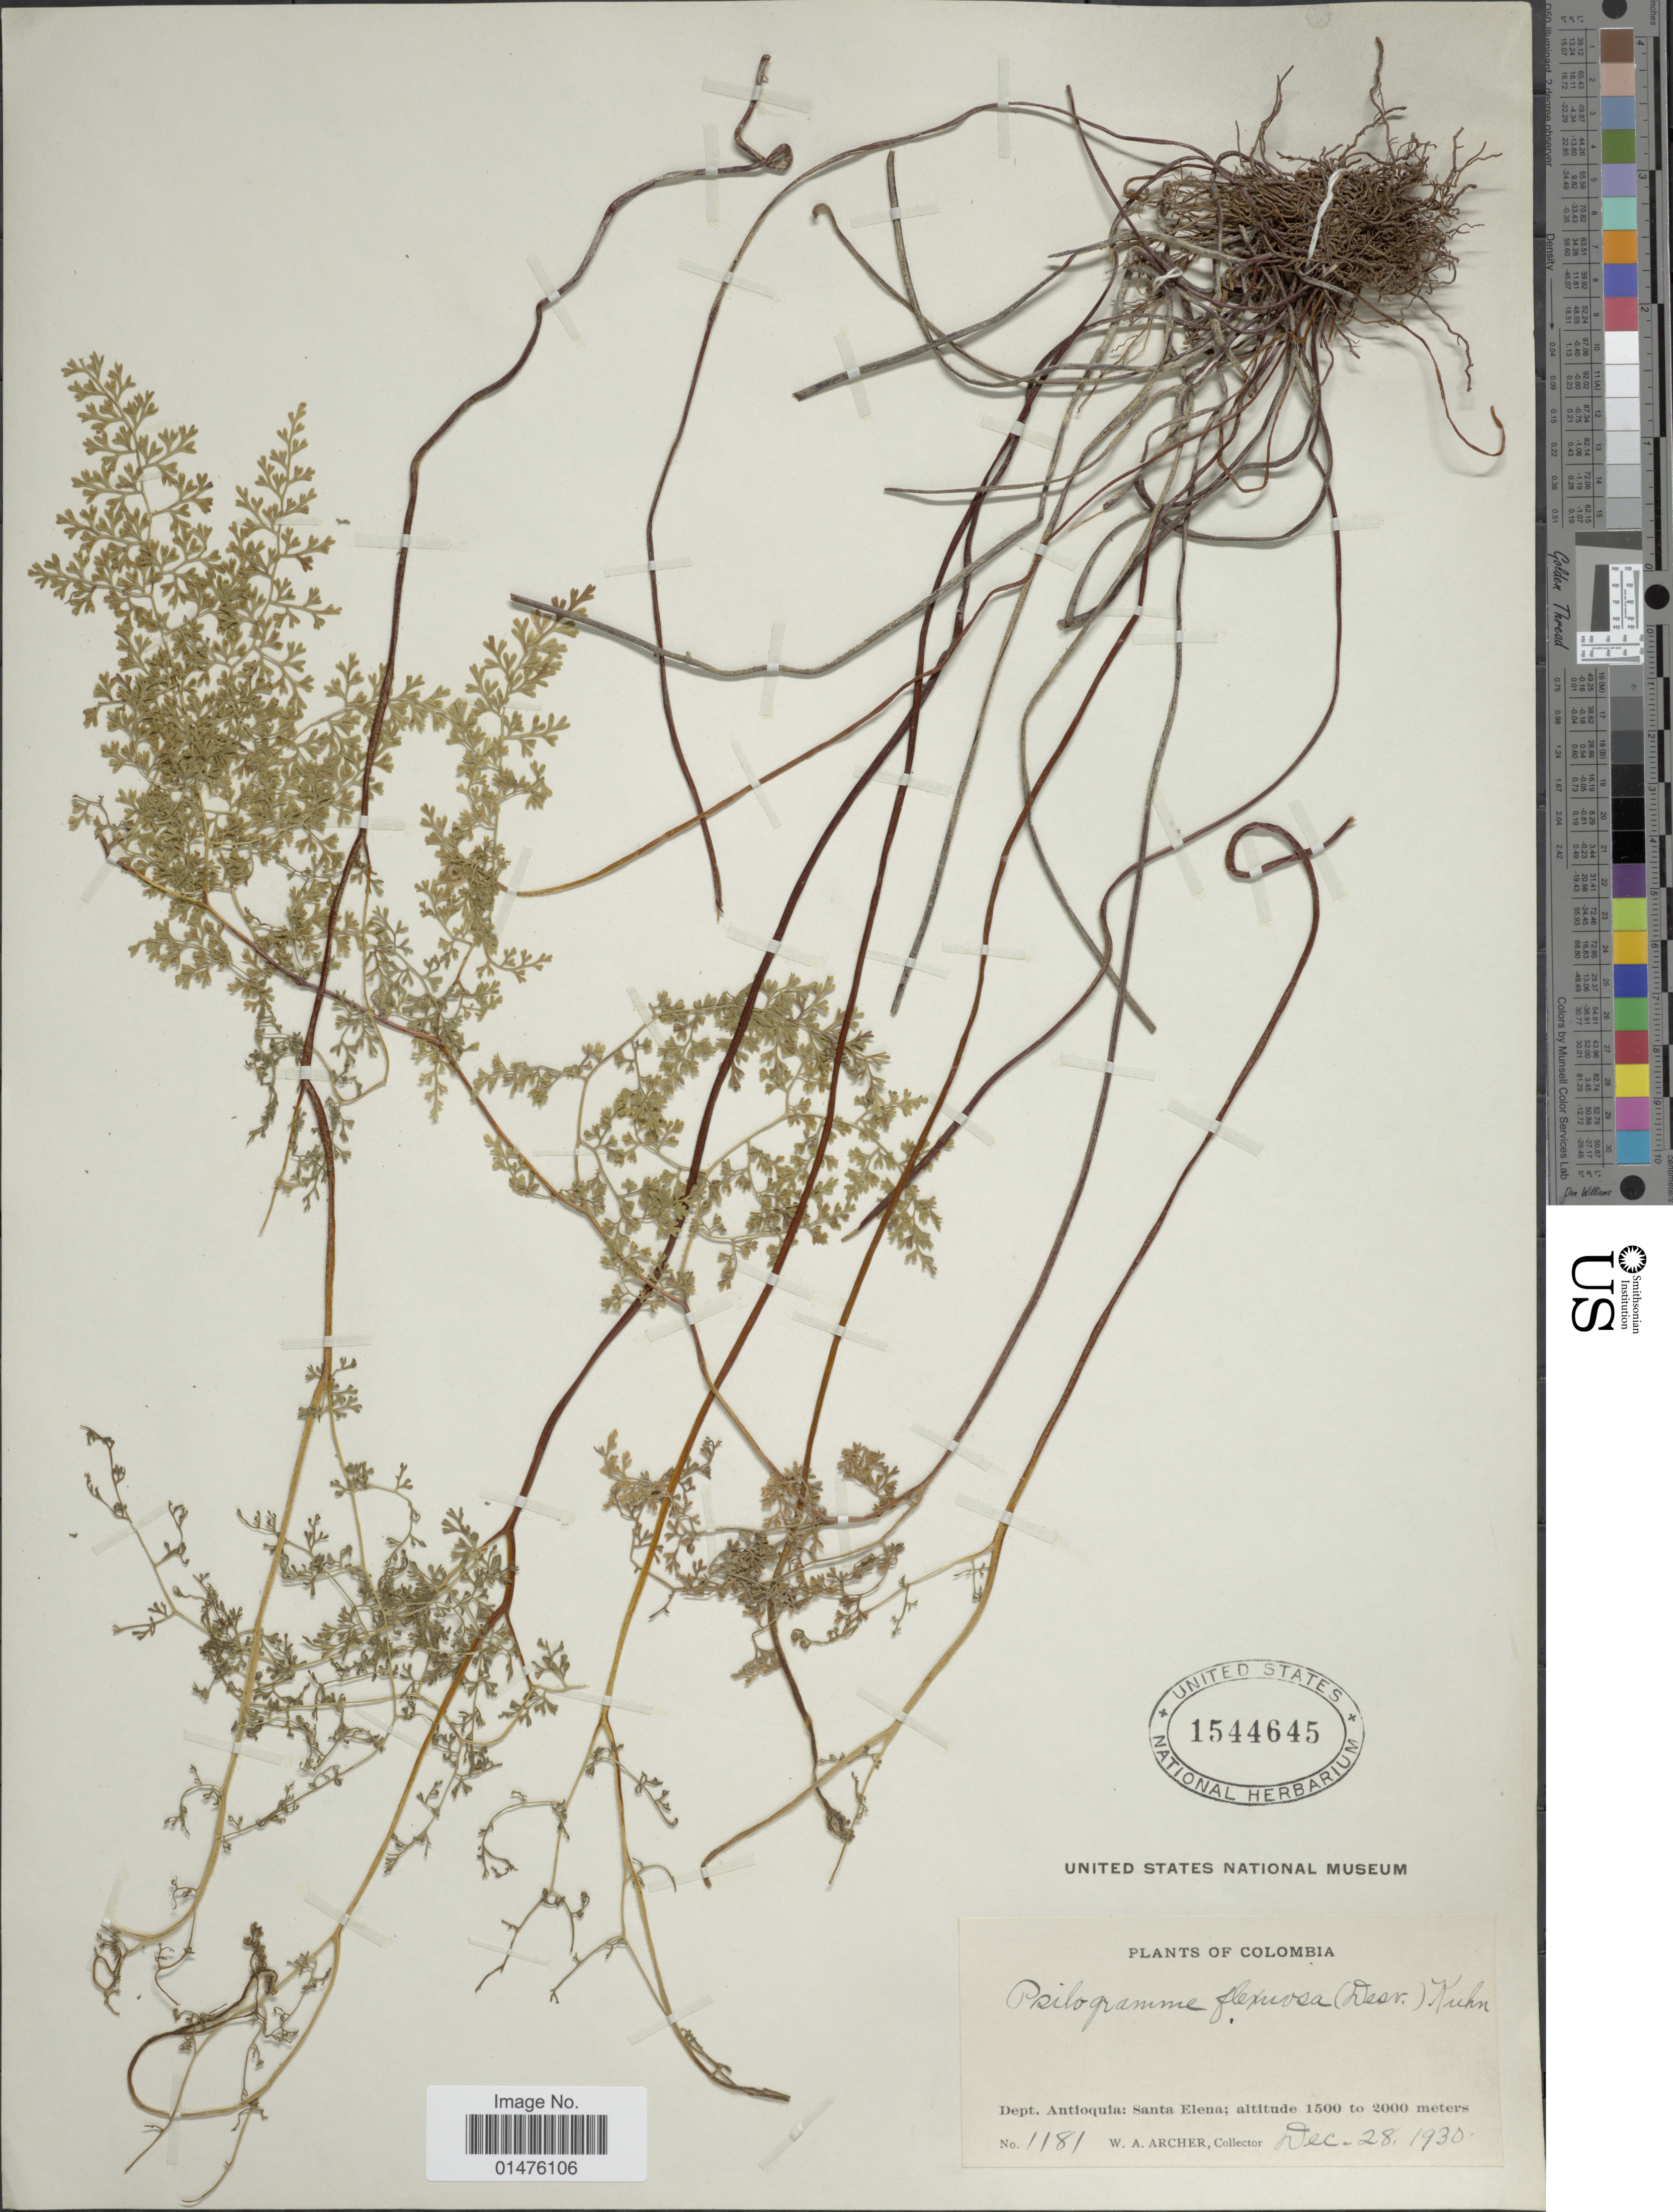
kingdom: Plantae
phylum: Tracheophyta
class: Polypodiopsida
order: Polypodiales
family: Pteridaceae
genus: Jamesonia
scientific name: Jamesonia flexuosa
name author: (Humb. & Bonpl.) Christenh.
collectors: W. A. Archer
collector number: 1181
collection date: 1930-12-28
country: Colombia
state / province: Antioquia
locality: Dept. Antioquia: Santa Elena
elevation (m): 1500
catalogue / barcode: US 1544645